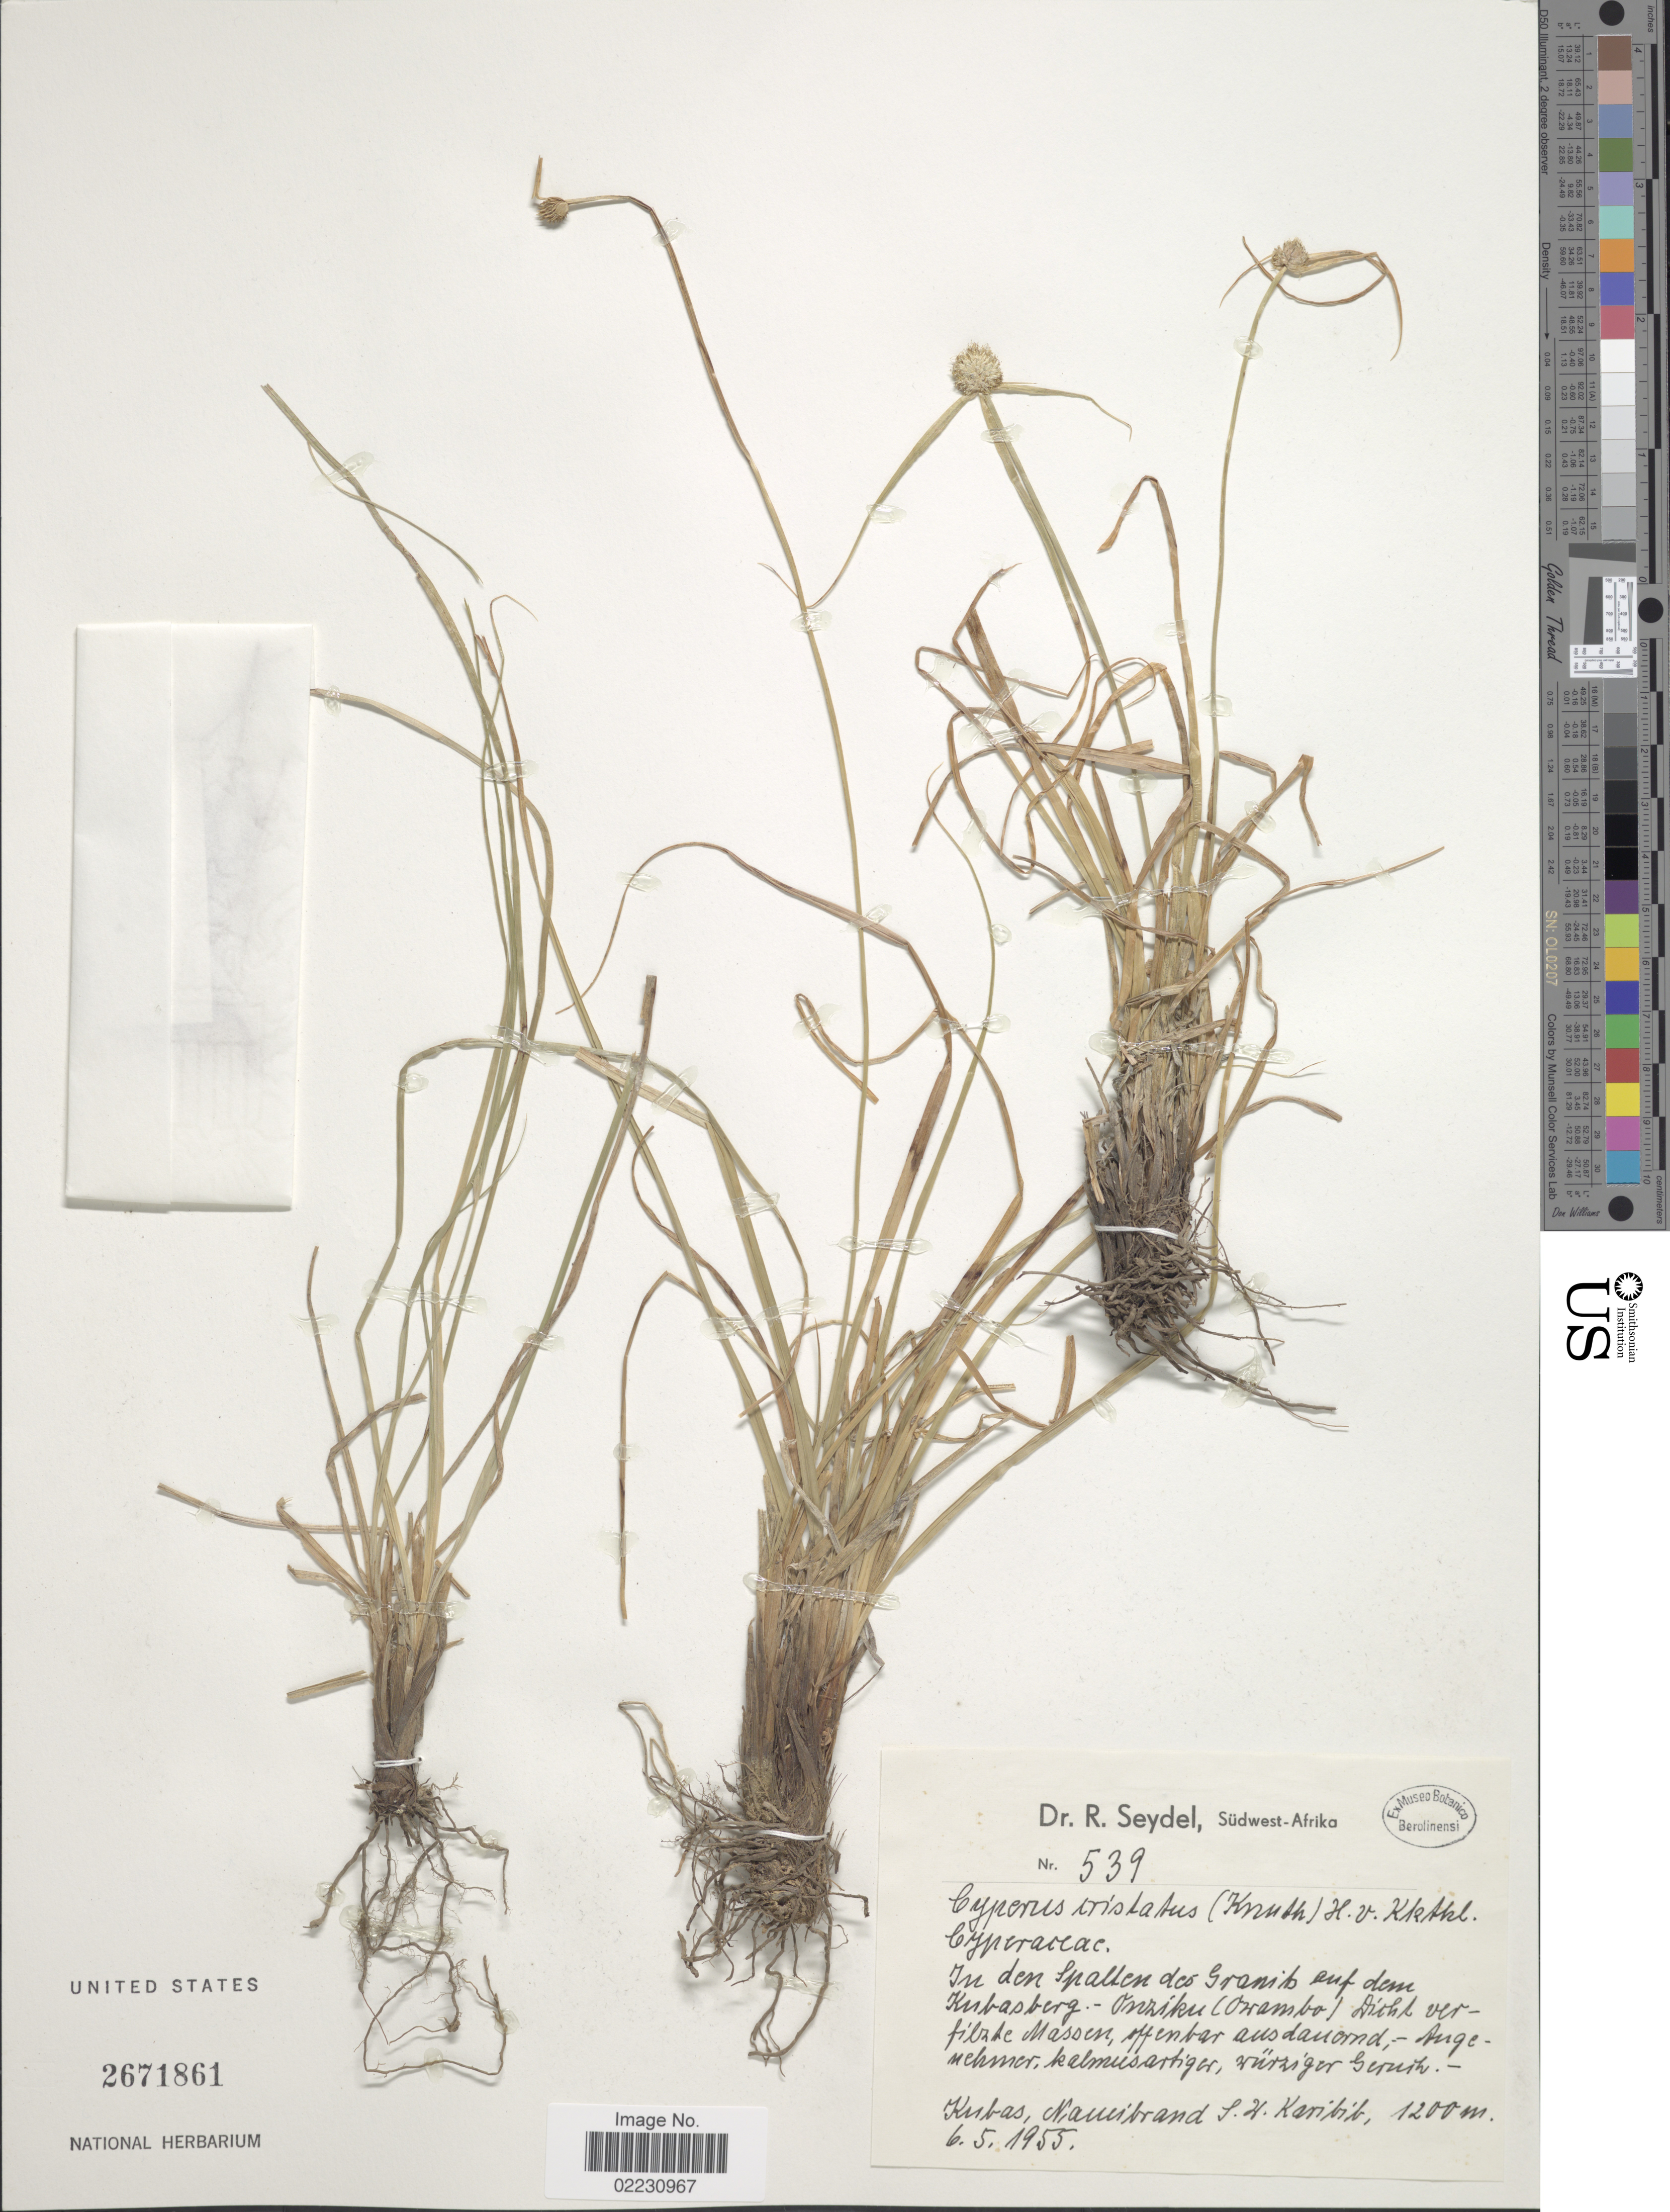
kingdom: Plantae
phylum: Tracheophyta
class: Liliopsida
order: Poales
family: Cyperaceae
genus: Cyperus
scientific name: Cyperus alatus subsp. albus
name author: (Nees)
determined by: Strong, Mark T., (BOT), Smithsonian Institution - National Museum of Natural History (UNITED STATES)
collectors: R. Seydel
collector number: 539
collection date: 1955-05-06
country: Namibia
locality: Sud-West Africa. In den Spallen des Granib auf dem Kubasberg.Kubas, Namibrand and S.W. Karibib.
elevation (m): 1200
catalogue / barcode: US 2671861